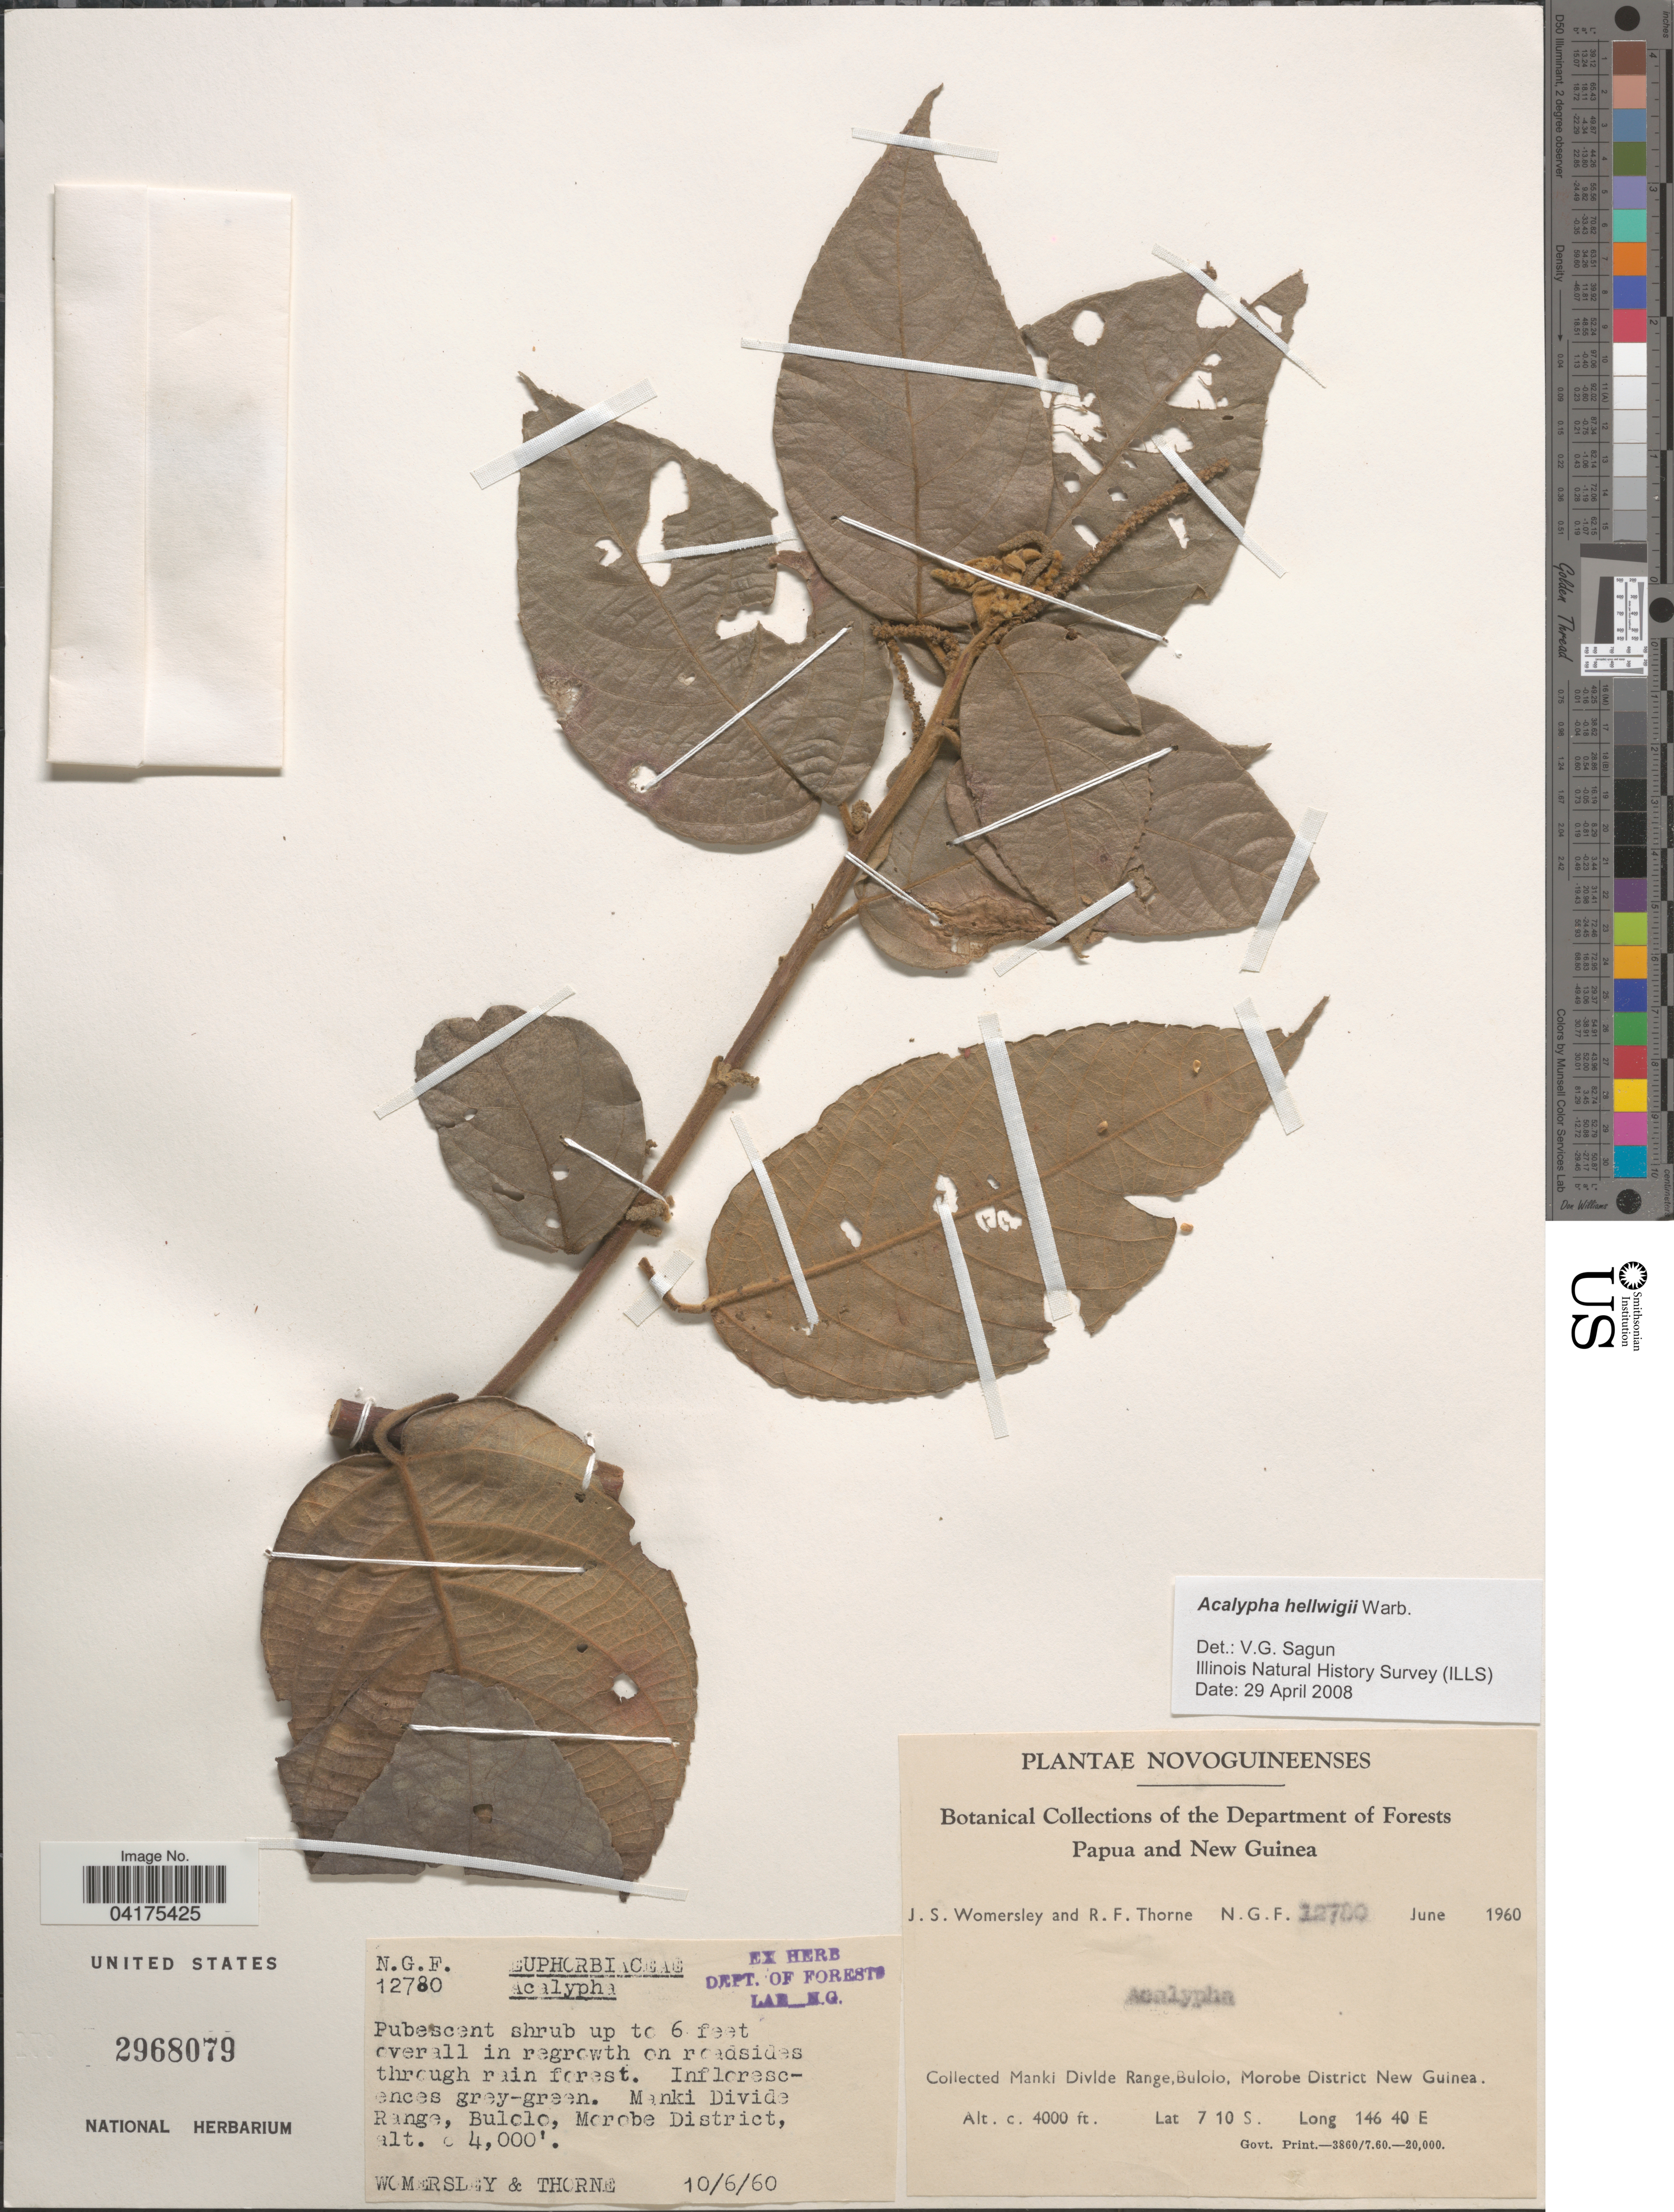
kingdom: Plantae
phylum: Tracheophyta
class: Magnoliopsida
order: Malpighiales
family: Euphorbiaceae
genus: Acalypha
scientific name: Acalypha hellwigii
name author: Warb.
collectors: J. S. Womersley & R. Thorne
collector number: NGF12780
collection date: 1960-06-10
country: Papua New Guinea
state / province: Morobe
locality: Novoguineenses. Manki Divide Range, Bulolo, Morobe District New Guinea.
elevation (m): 1219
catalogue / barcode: US 2968079